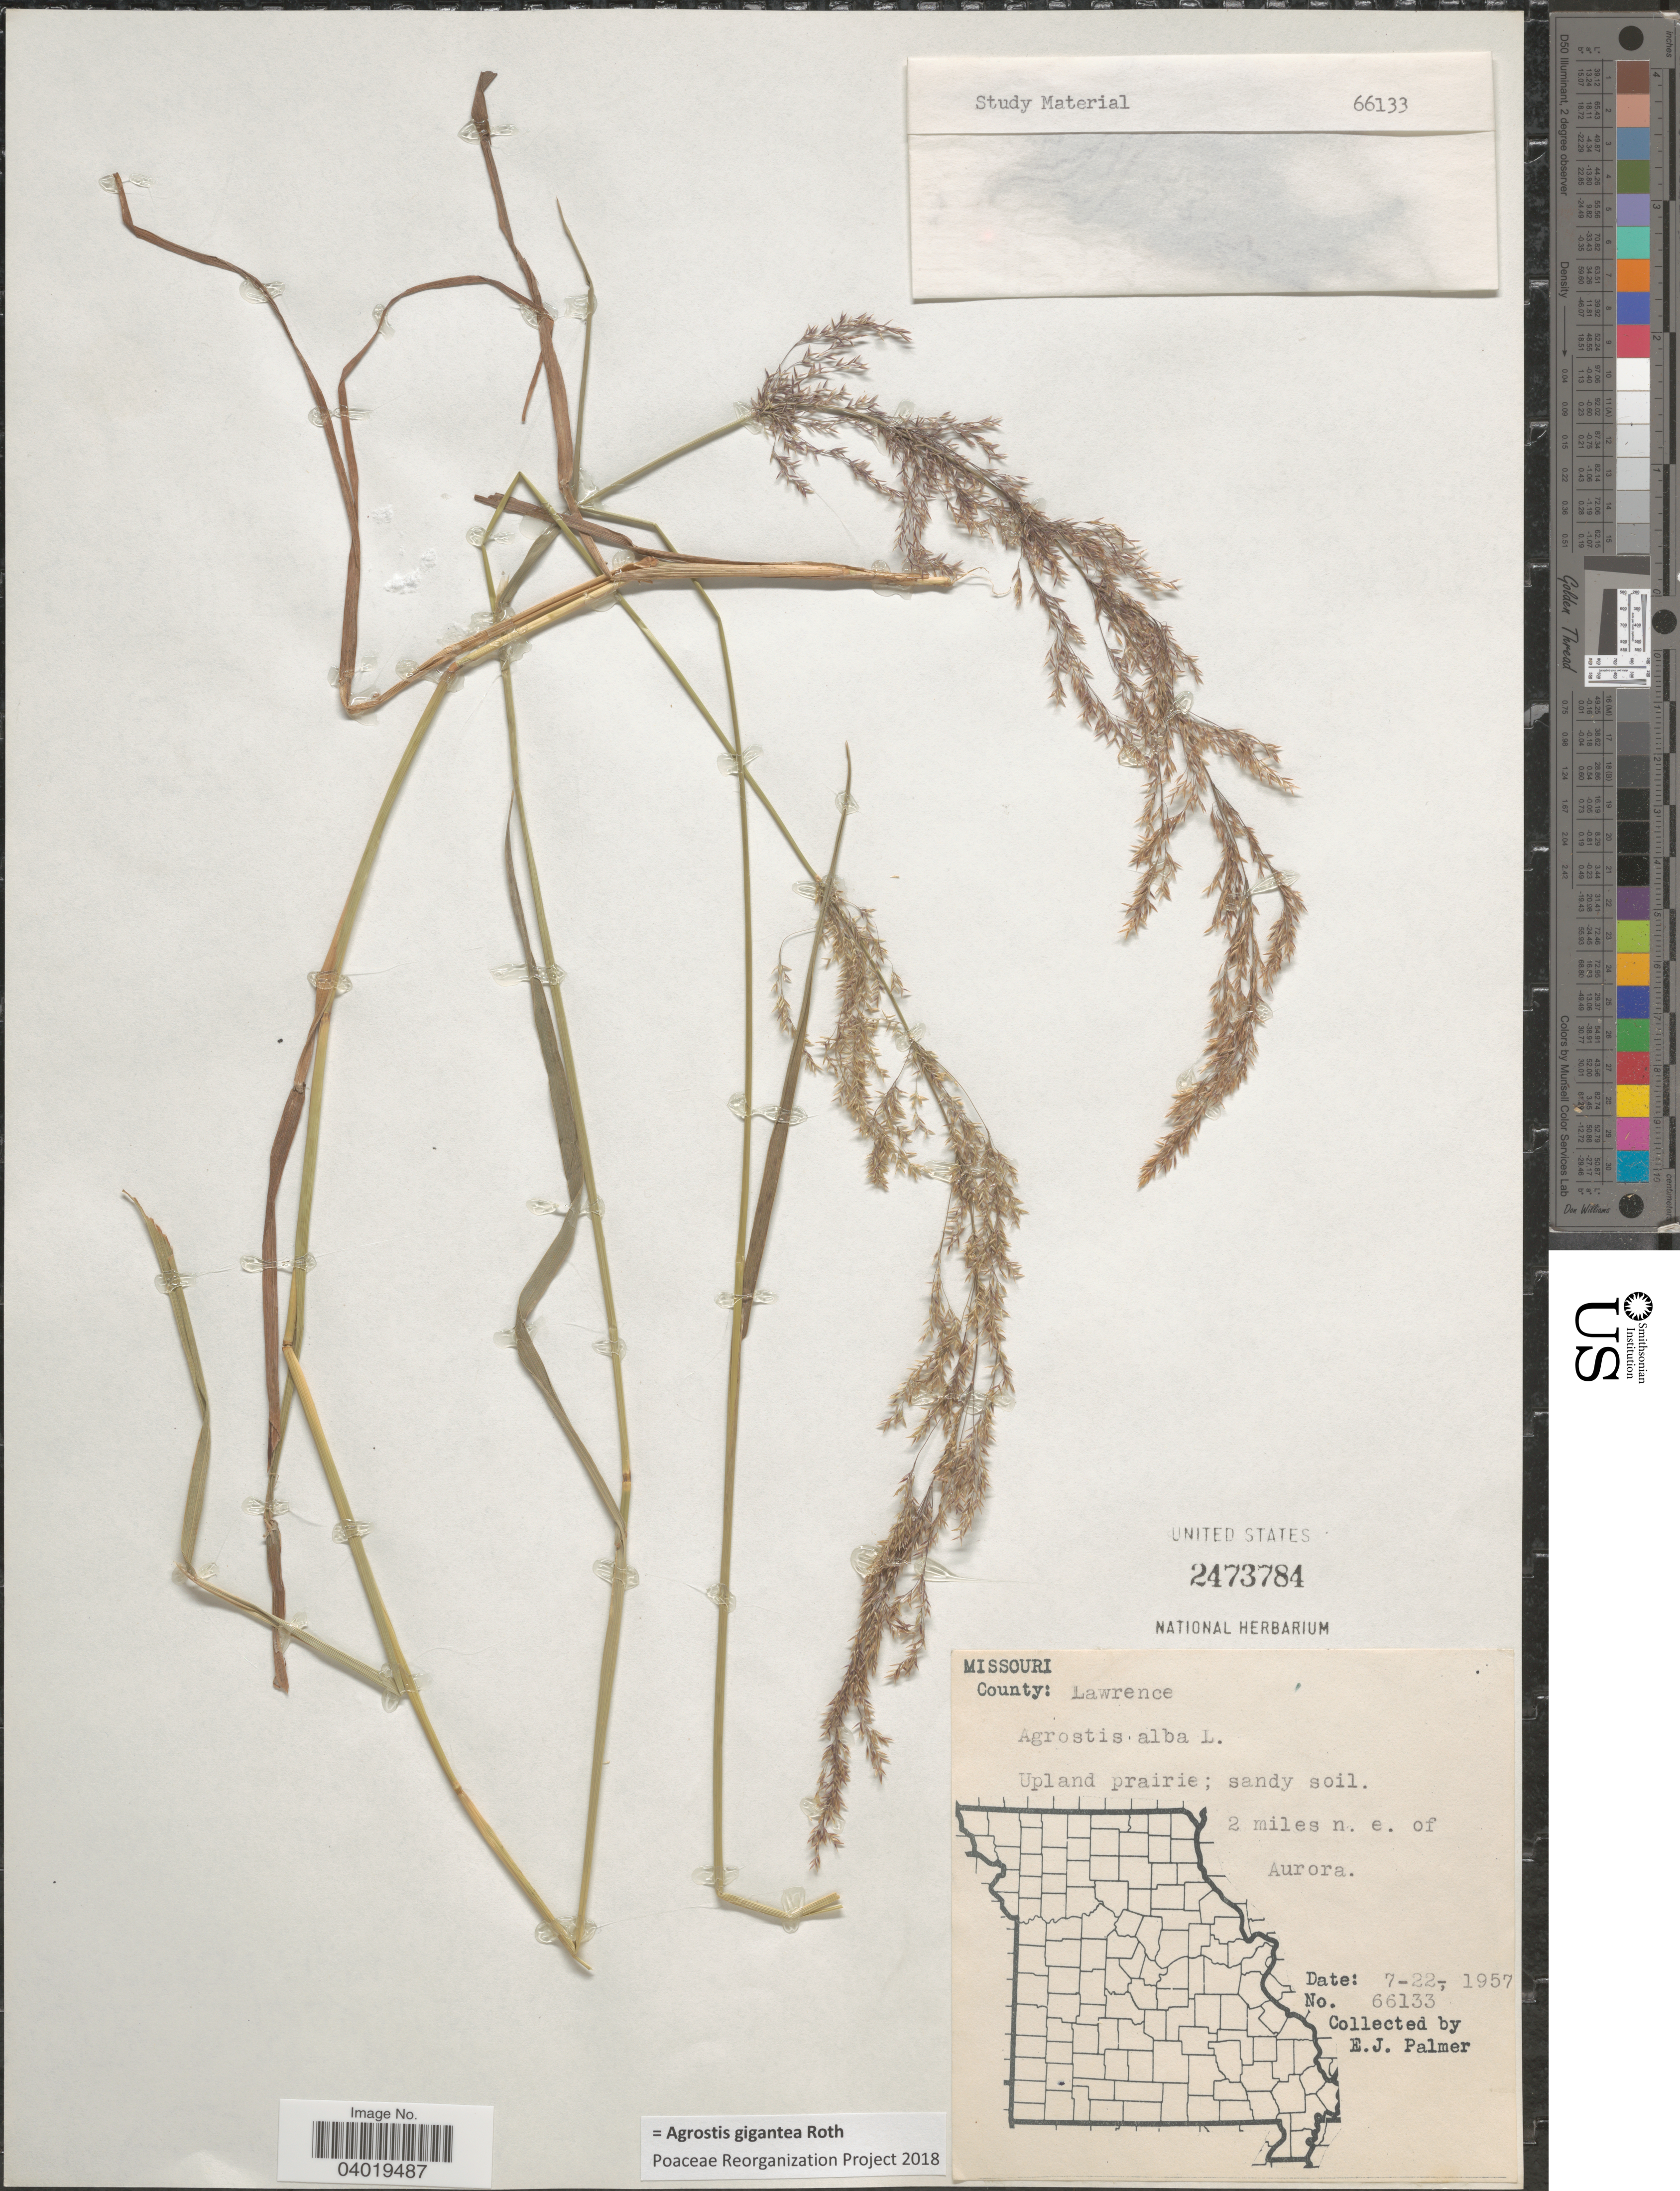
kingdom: Plantae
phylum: Tracheophyta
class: Liliopsida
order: Poales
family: Poaceae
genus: Agrostis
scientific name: Agrostis gigantea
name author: Roth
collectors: E. J. Palmer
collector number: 66133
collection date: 1957-07-22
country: United States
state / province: Missouri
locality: County: Lawrence. Upland prairie; sandy soil. 2 miles n.e. of Aurora.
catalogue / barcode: US 2473784